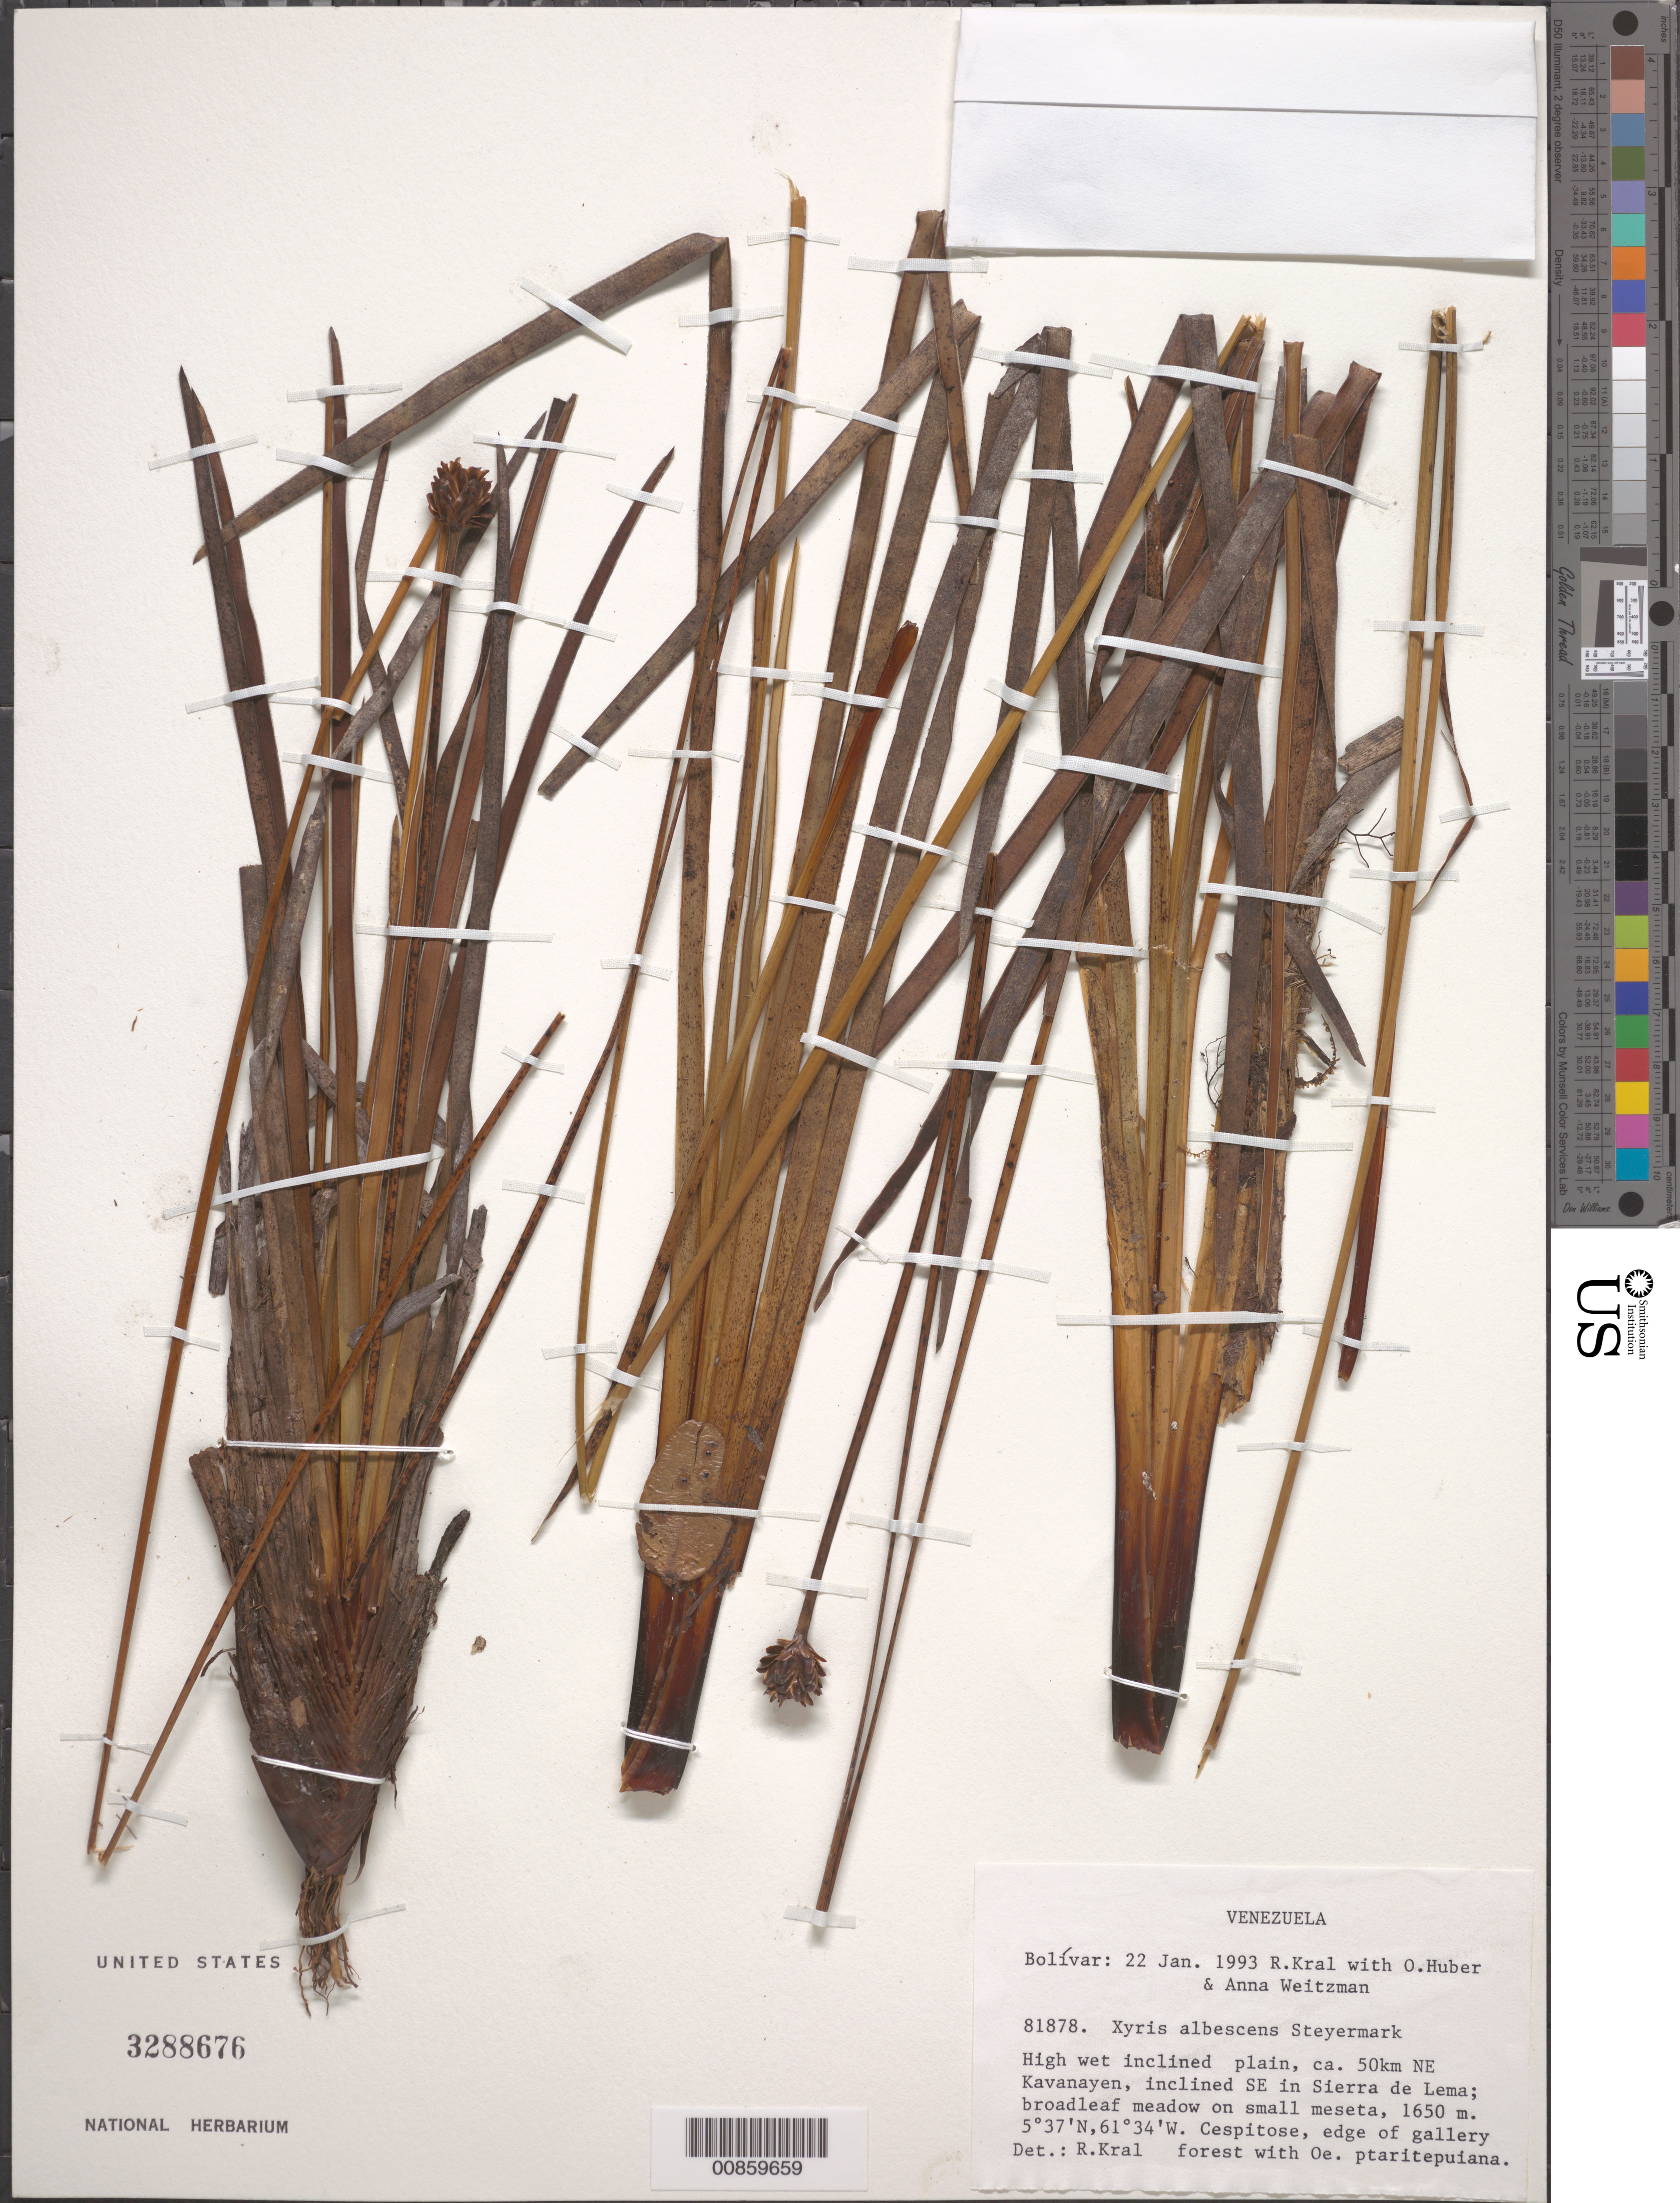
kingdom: Plantae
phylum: Tracheophyta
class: Liliopsida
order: Poales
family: Xyridaceae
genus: Xyris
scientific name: Xyris albescens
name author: Steyerm.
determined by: Kral, Robert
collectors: R. Kral, O. Huber & A. L. Weitzman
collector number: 81878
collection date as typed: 22-Jan-93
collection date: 1993-01-22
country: Venezuela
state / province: Bolívar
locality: Sierra de Lema, ca. 50 km NE Kavanayén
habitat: Broadleaf meadow on small meseta; high wet SE inclined plain; edge of gallery forest with Oe. ptaritepuiana.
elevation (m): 1650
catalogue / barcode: US 3288676